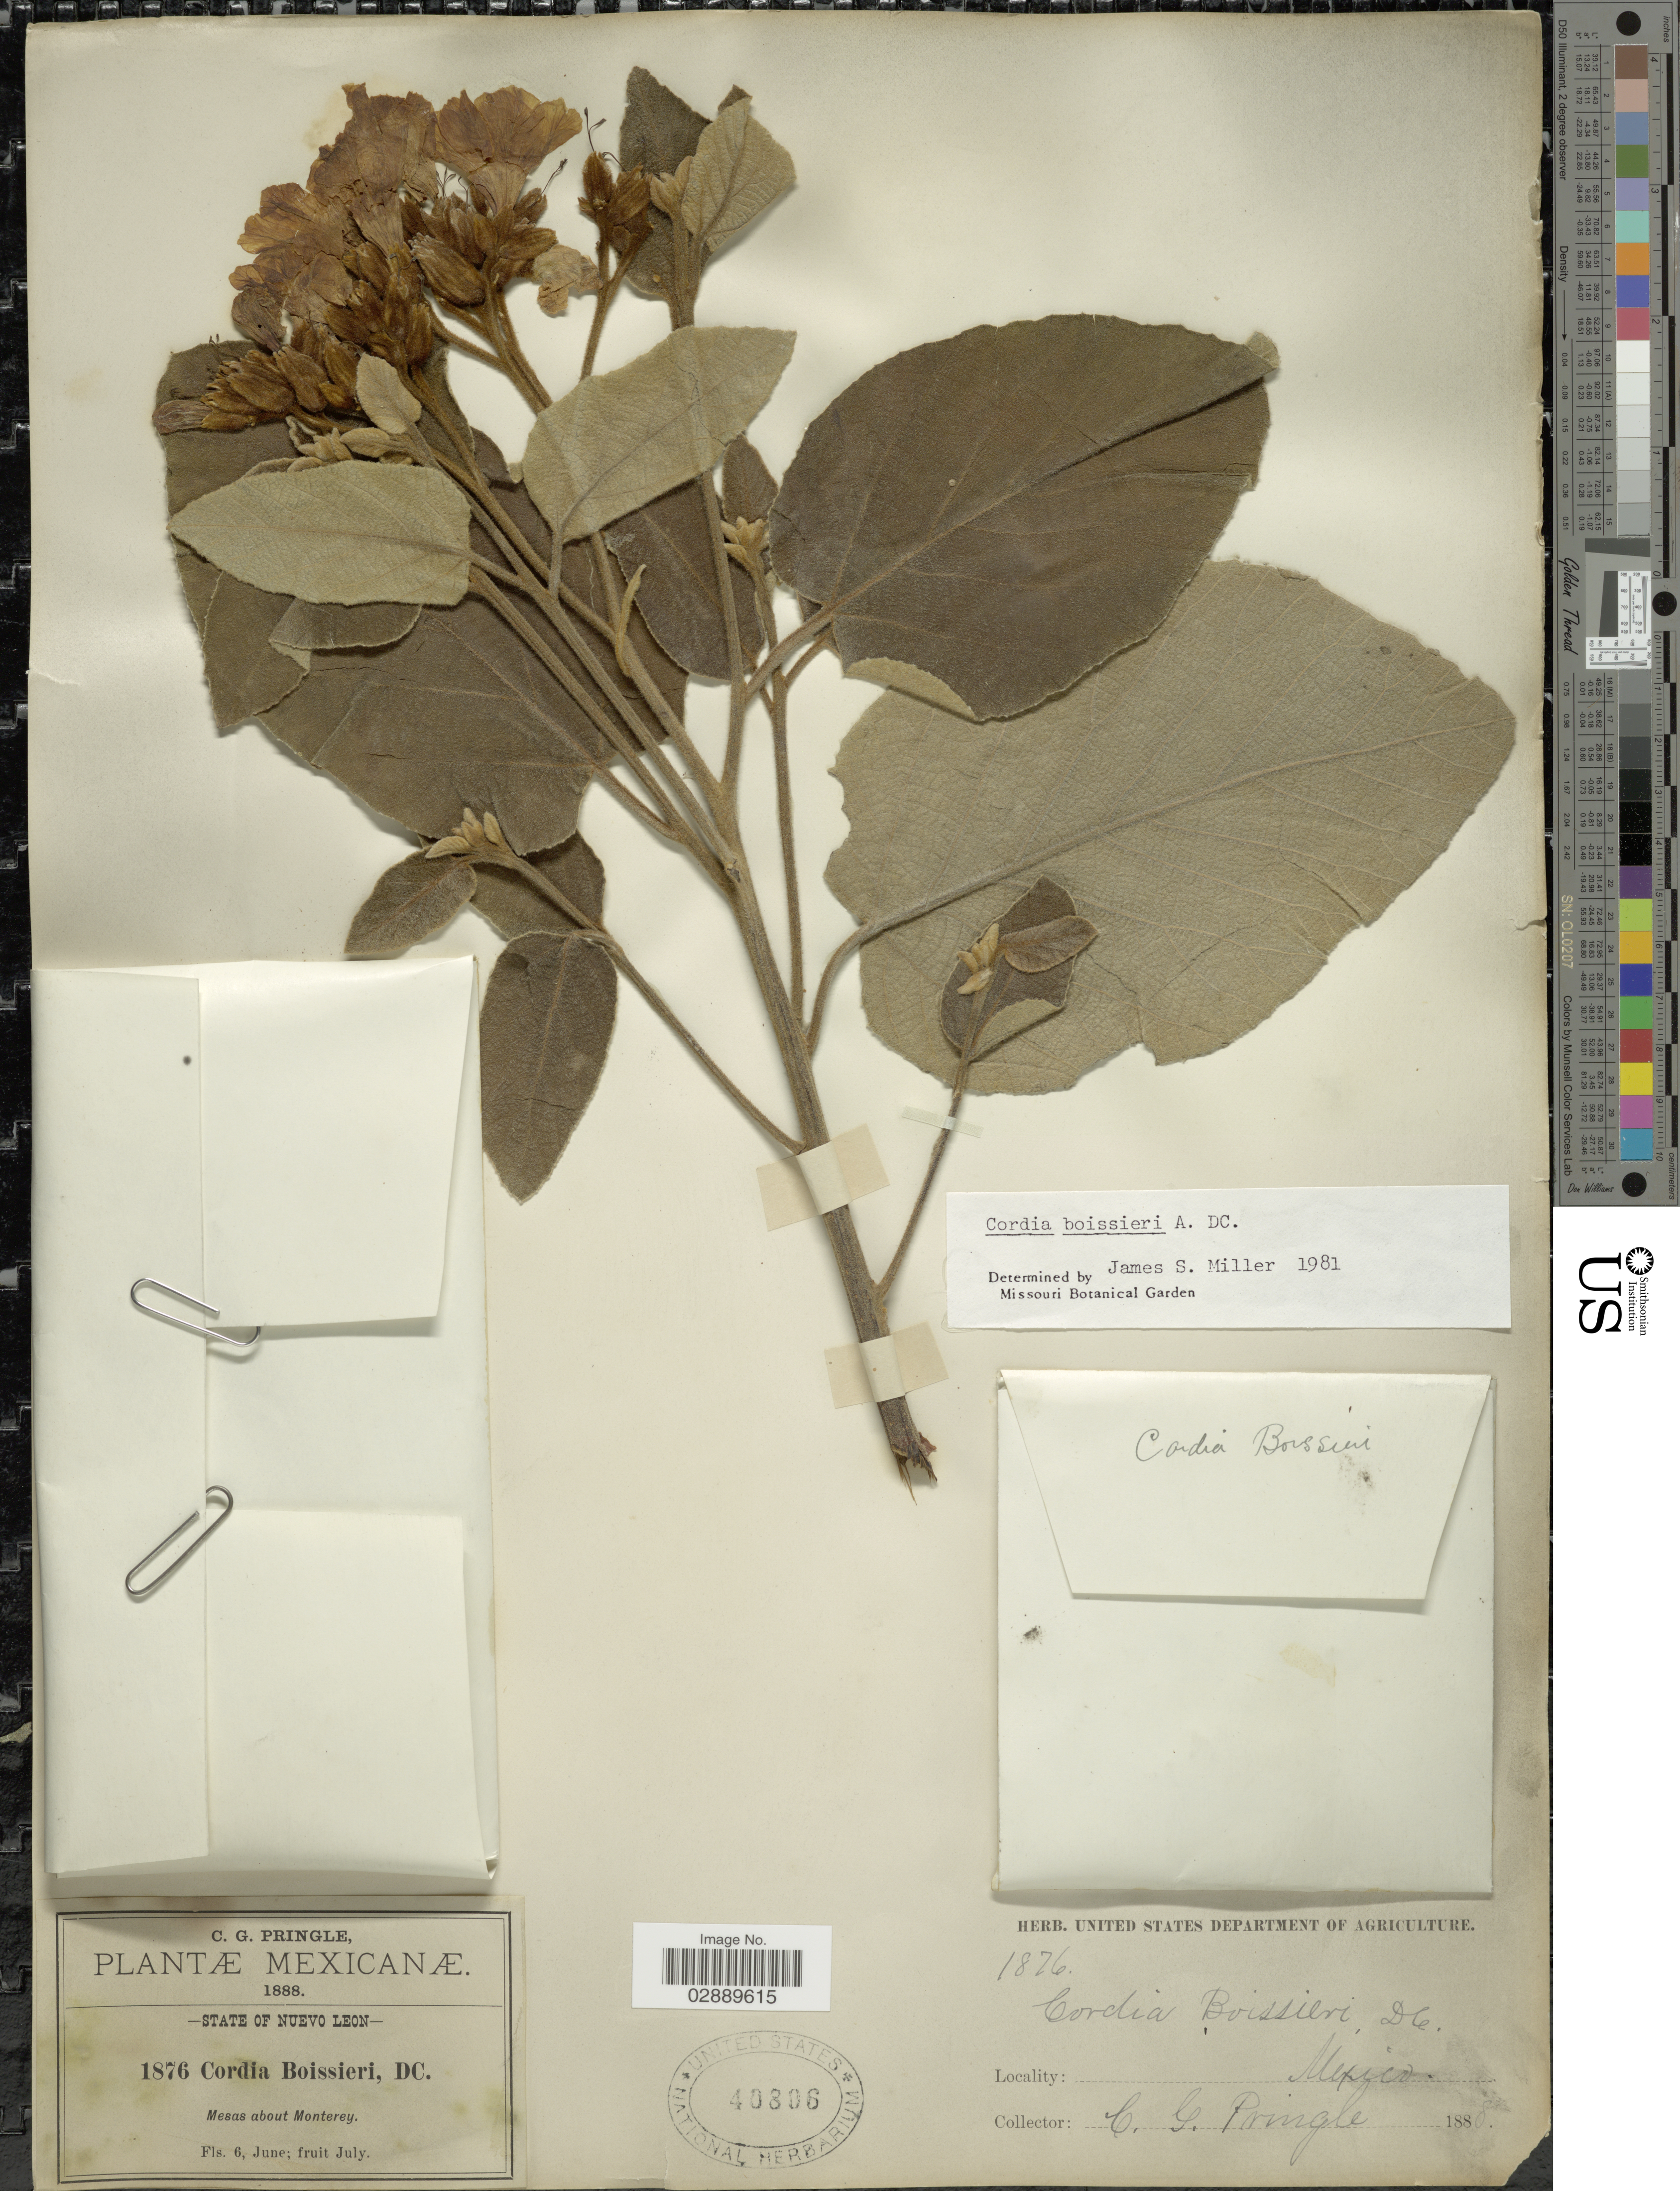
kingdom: Plantae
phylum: Tracheophyta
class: Magnoliopsida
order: Boraginales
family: Cordiaceae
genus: Cordia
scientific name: Cordia boissieri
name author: A. DC.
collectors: C. G. Pringle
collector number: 1876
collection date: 1888-06-06/1888-07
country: Mexico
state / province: Nuevo León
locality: Mesas about Monterey.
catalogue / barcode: US 40806